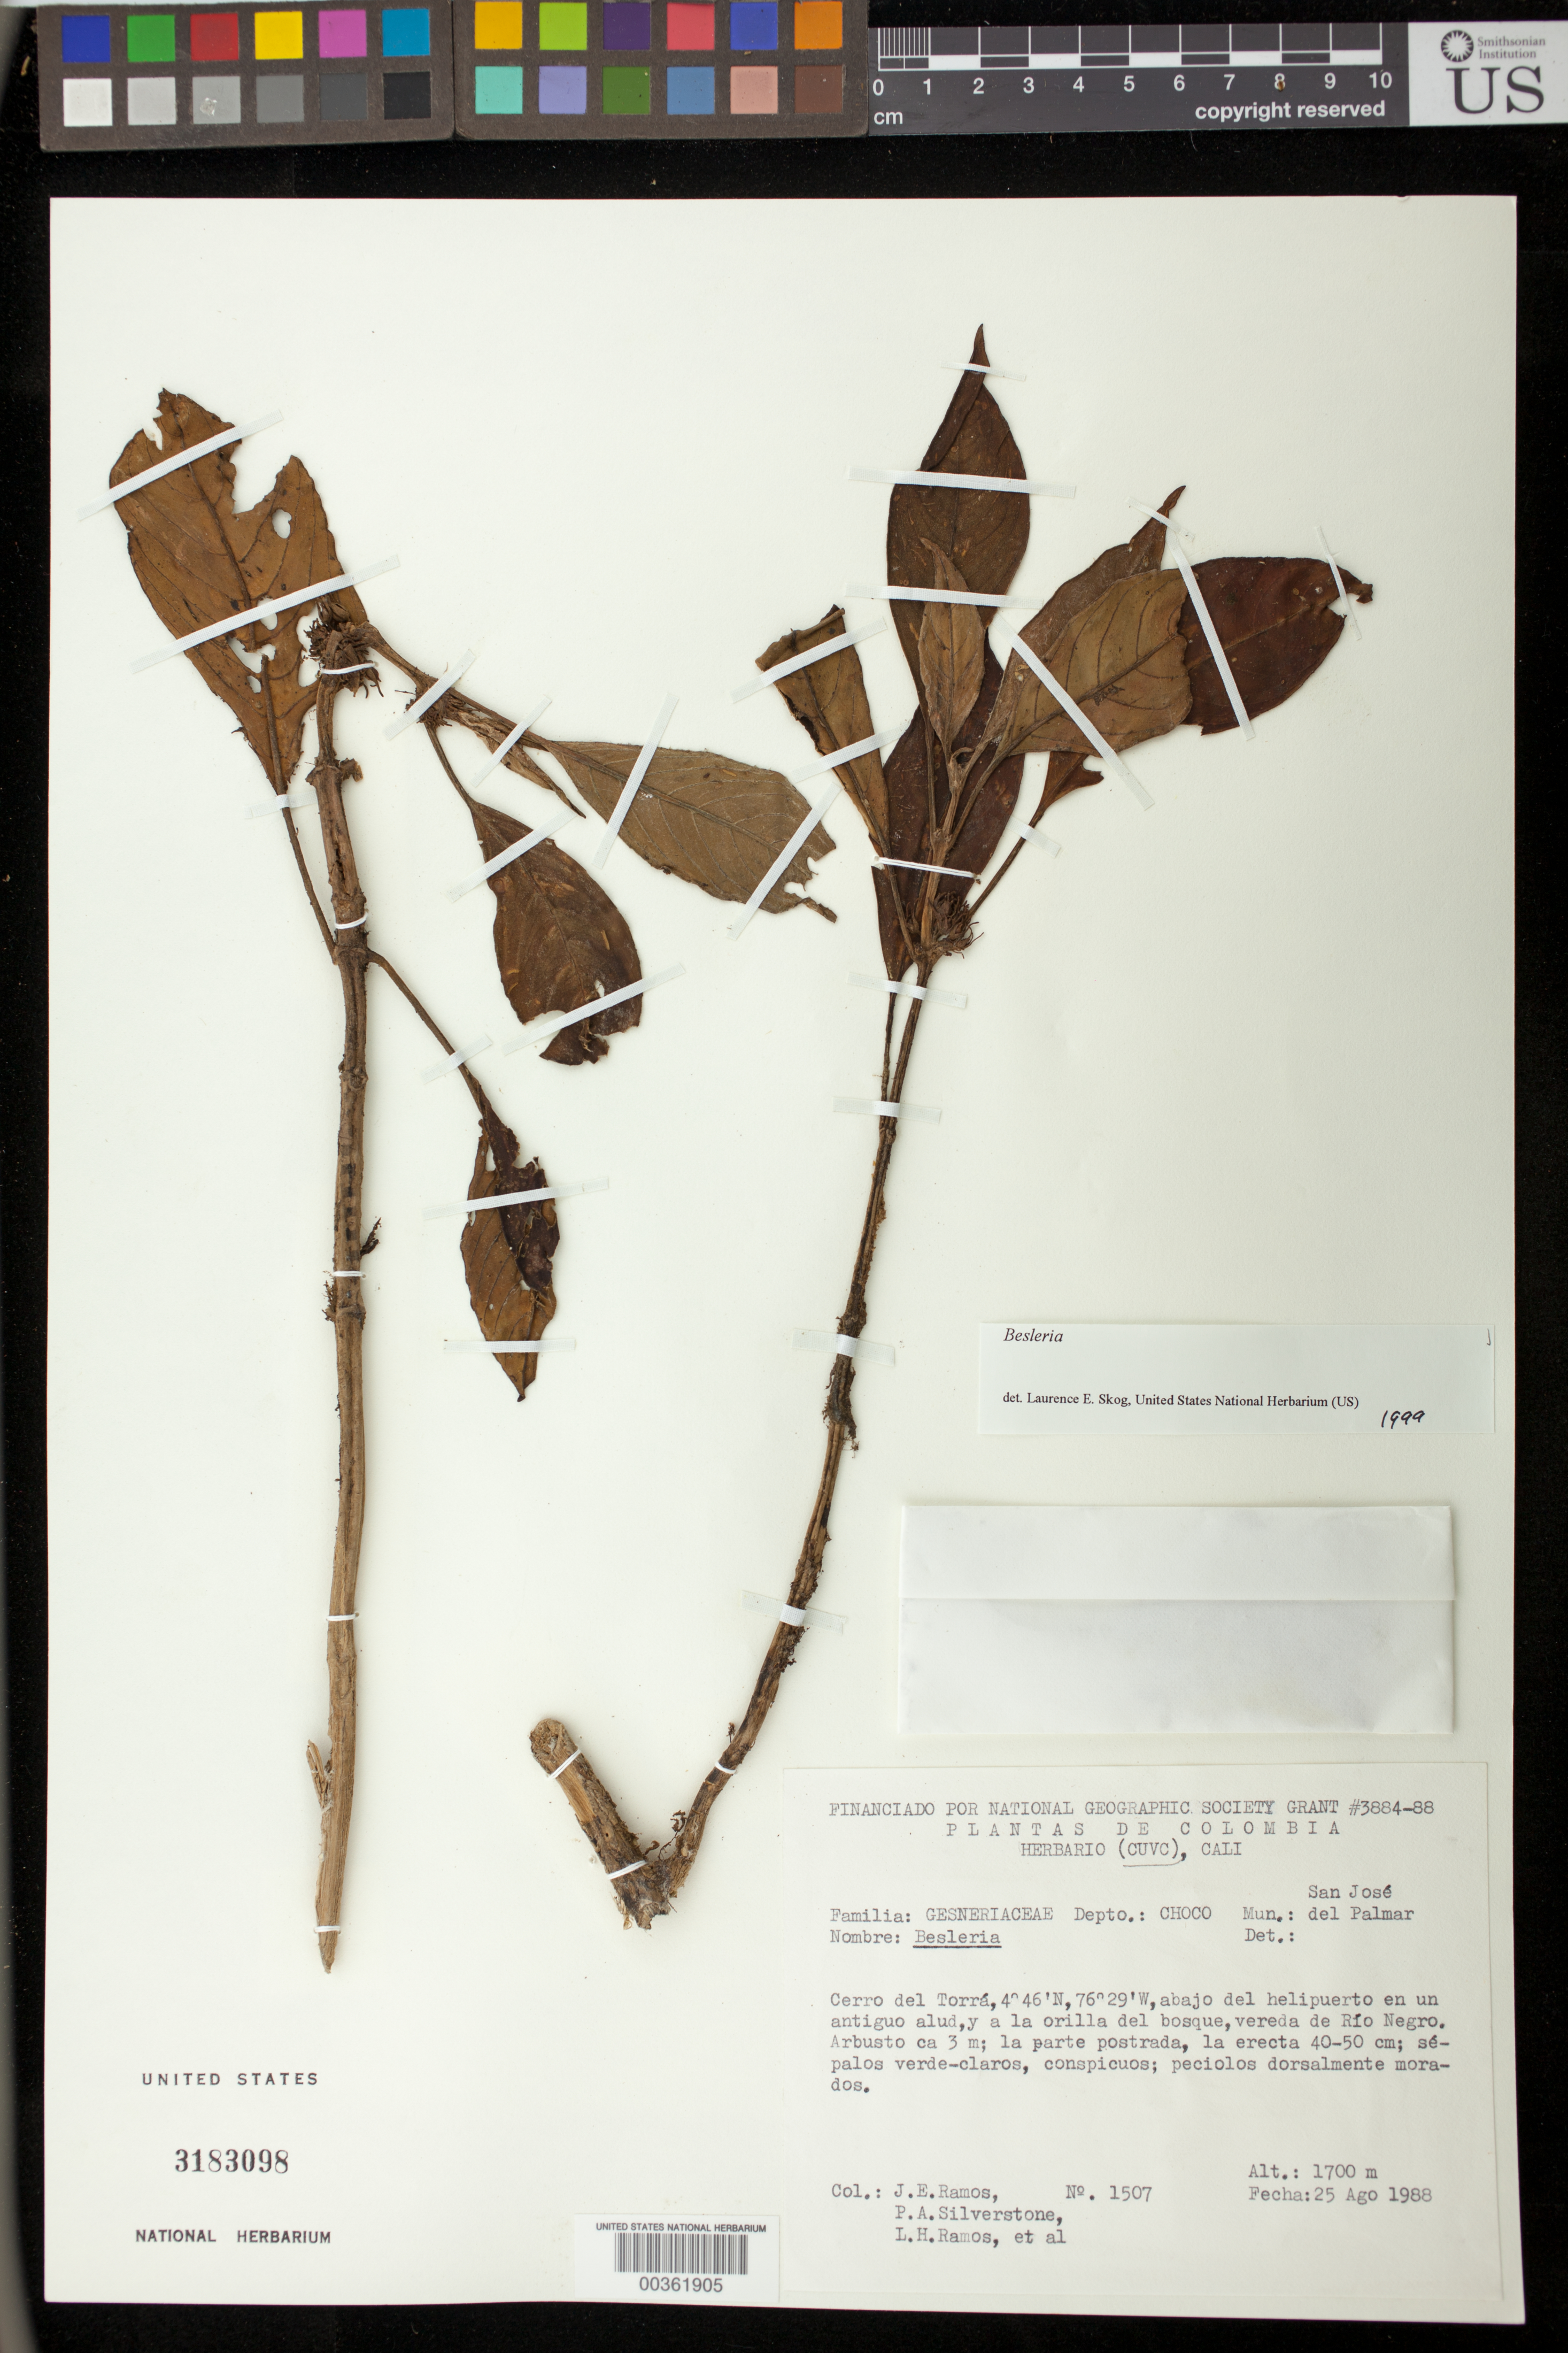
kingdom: Plantae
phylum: Tracheophyta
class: Magnoliopsida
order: Lamiales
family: Gesneriaceae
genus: Besleria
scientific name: Besleria sp.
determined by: Skog, Laurence E.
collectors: J. E. Ramos, P. A. Silverstone-Sopkin, L. Ramos & et al.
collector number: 1507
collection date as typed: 25 Aug 1988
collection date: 1988-08-25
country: Colombia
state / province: Chocó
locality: Mun. San José del Palmar; Cerro del Torrá, abajo del helipuerto, vereda de Río Negro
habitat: En un antiguo alud, y a la orilla del bosque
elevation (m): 1700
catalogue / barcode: US 3183098